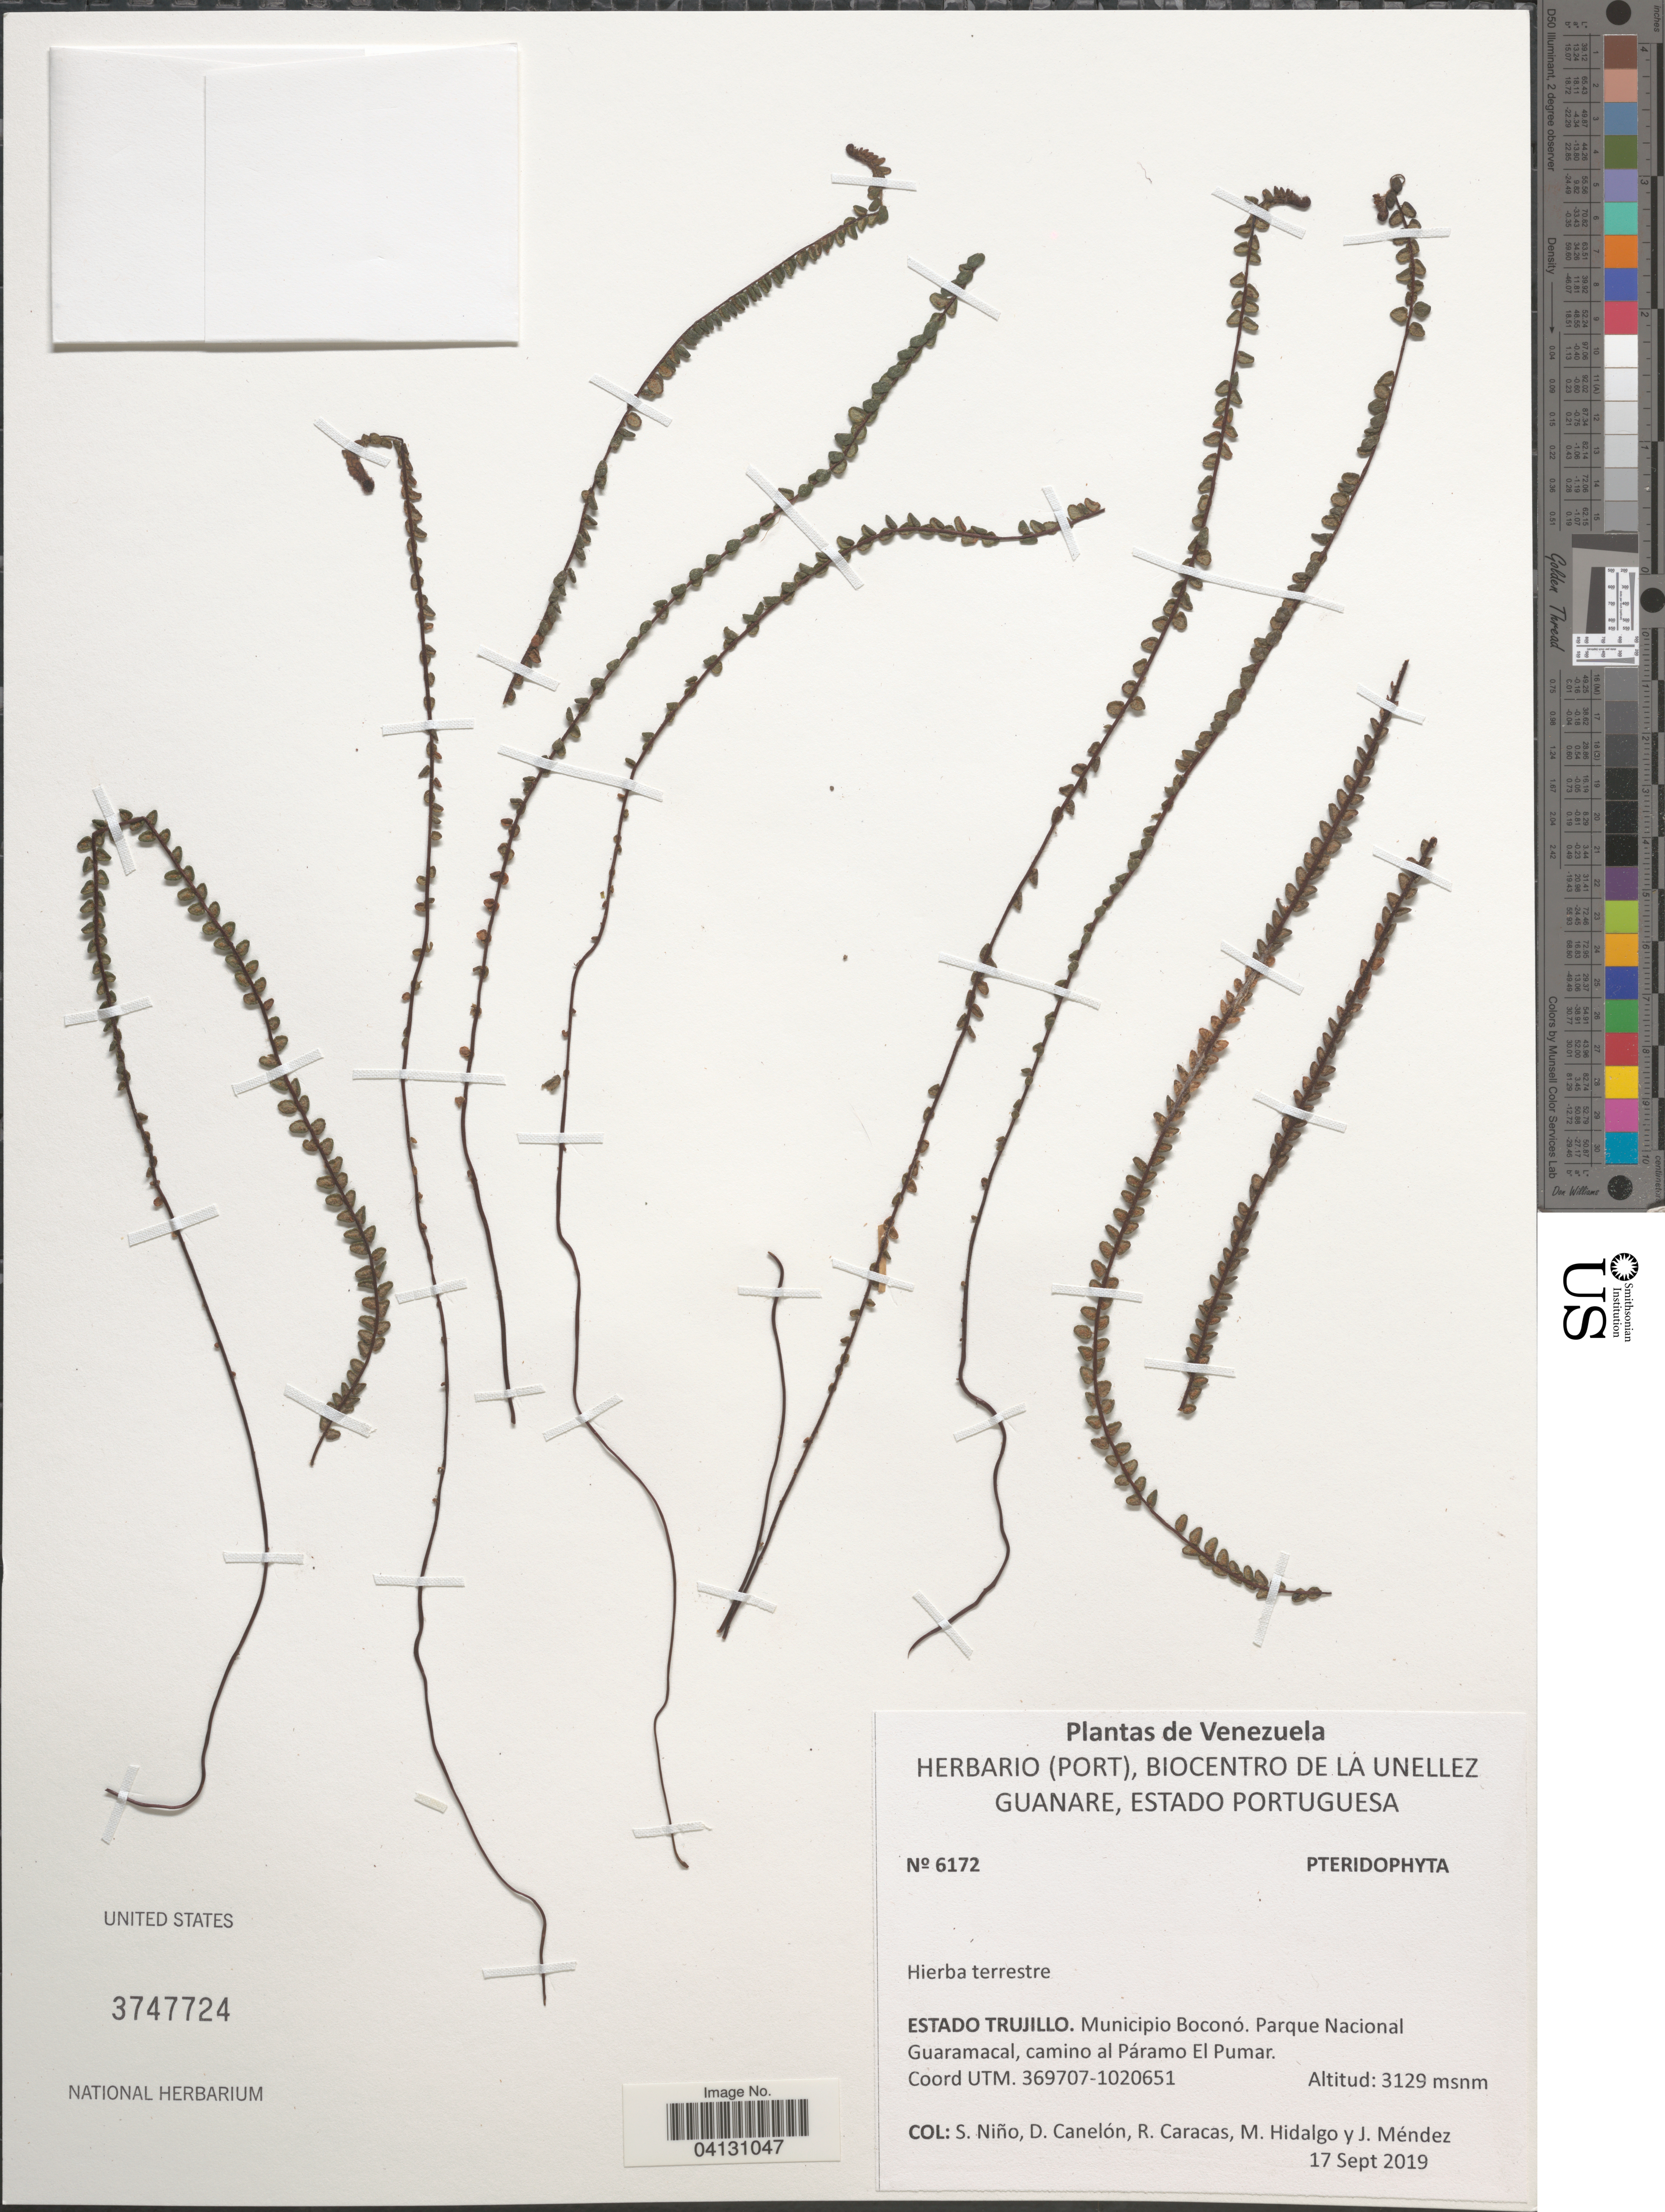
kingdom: Plantae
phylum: Tracheophyta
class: Polypodiopsida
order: Polypodiales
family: Pteridaceae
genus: Jamesonia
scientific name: Jamesonia imbricata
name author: (Sw.) Hook. & Grev.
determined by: Dorr, L. J., (BOT), Smithsonian Institution - National Museum of Natural History (UNITED STATES)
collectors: S. M. Niño, D. Canelón, R. Caracas, M. Hidalgo & J. Mendez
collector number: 6172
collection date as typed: Transcribed d/m/y: 17/9/2019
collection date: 2019-09-17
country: Venezuela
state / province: Trujillo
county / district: Boconó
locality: Parque Nacional Guaramacal, camino al Páramo El Pumar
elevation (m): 3129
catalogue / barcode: US 3747724